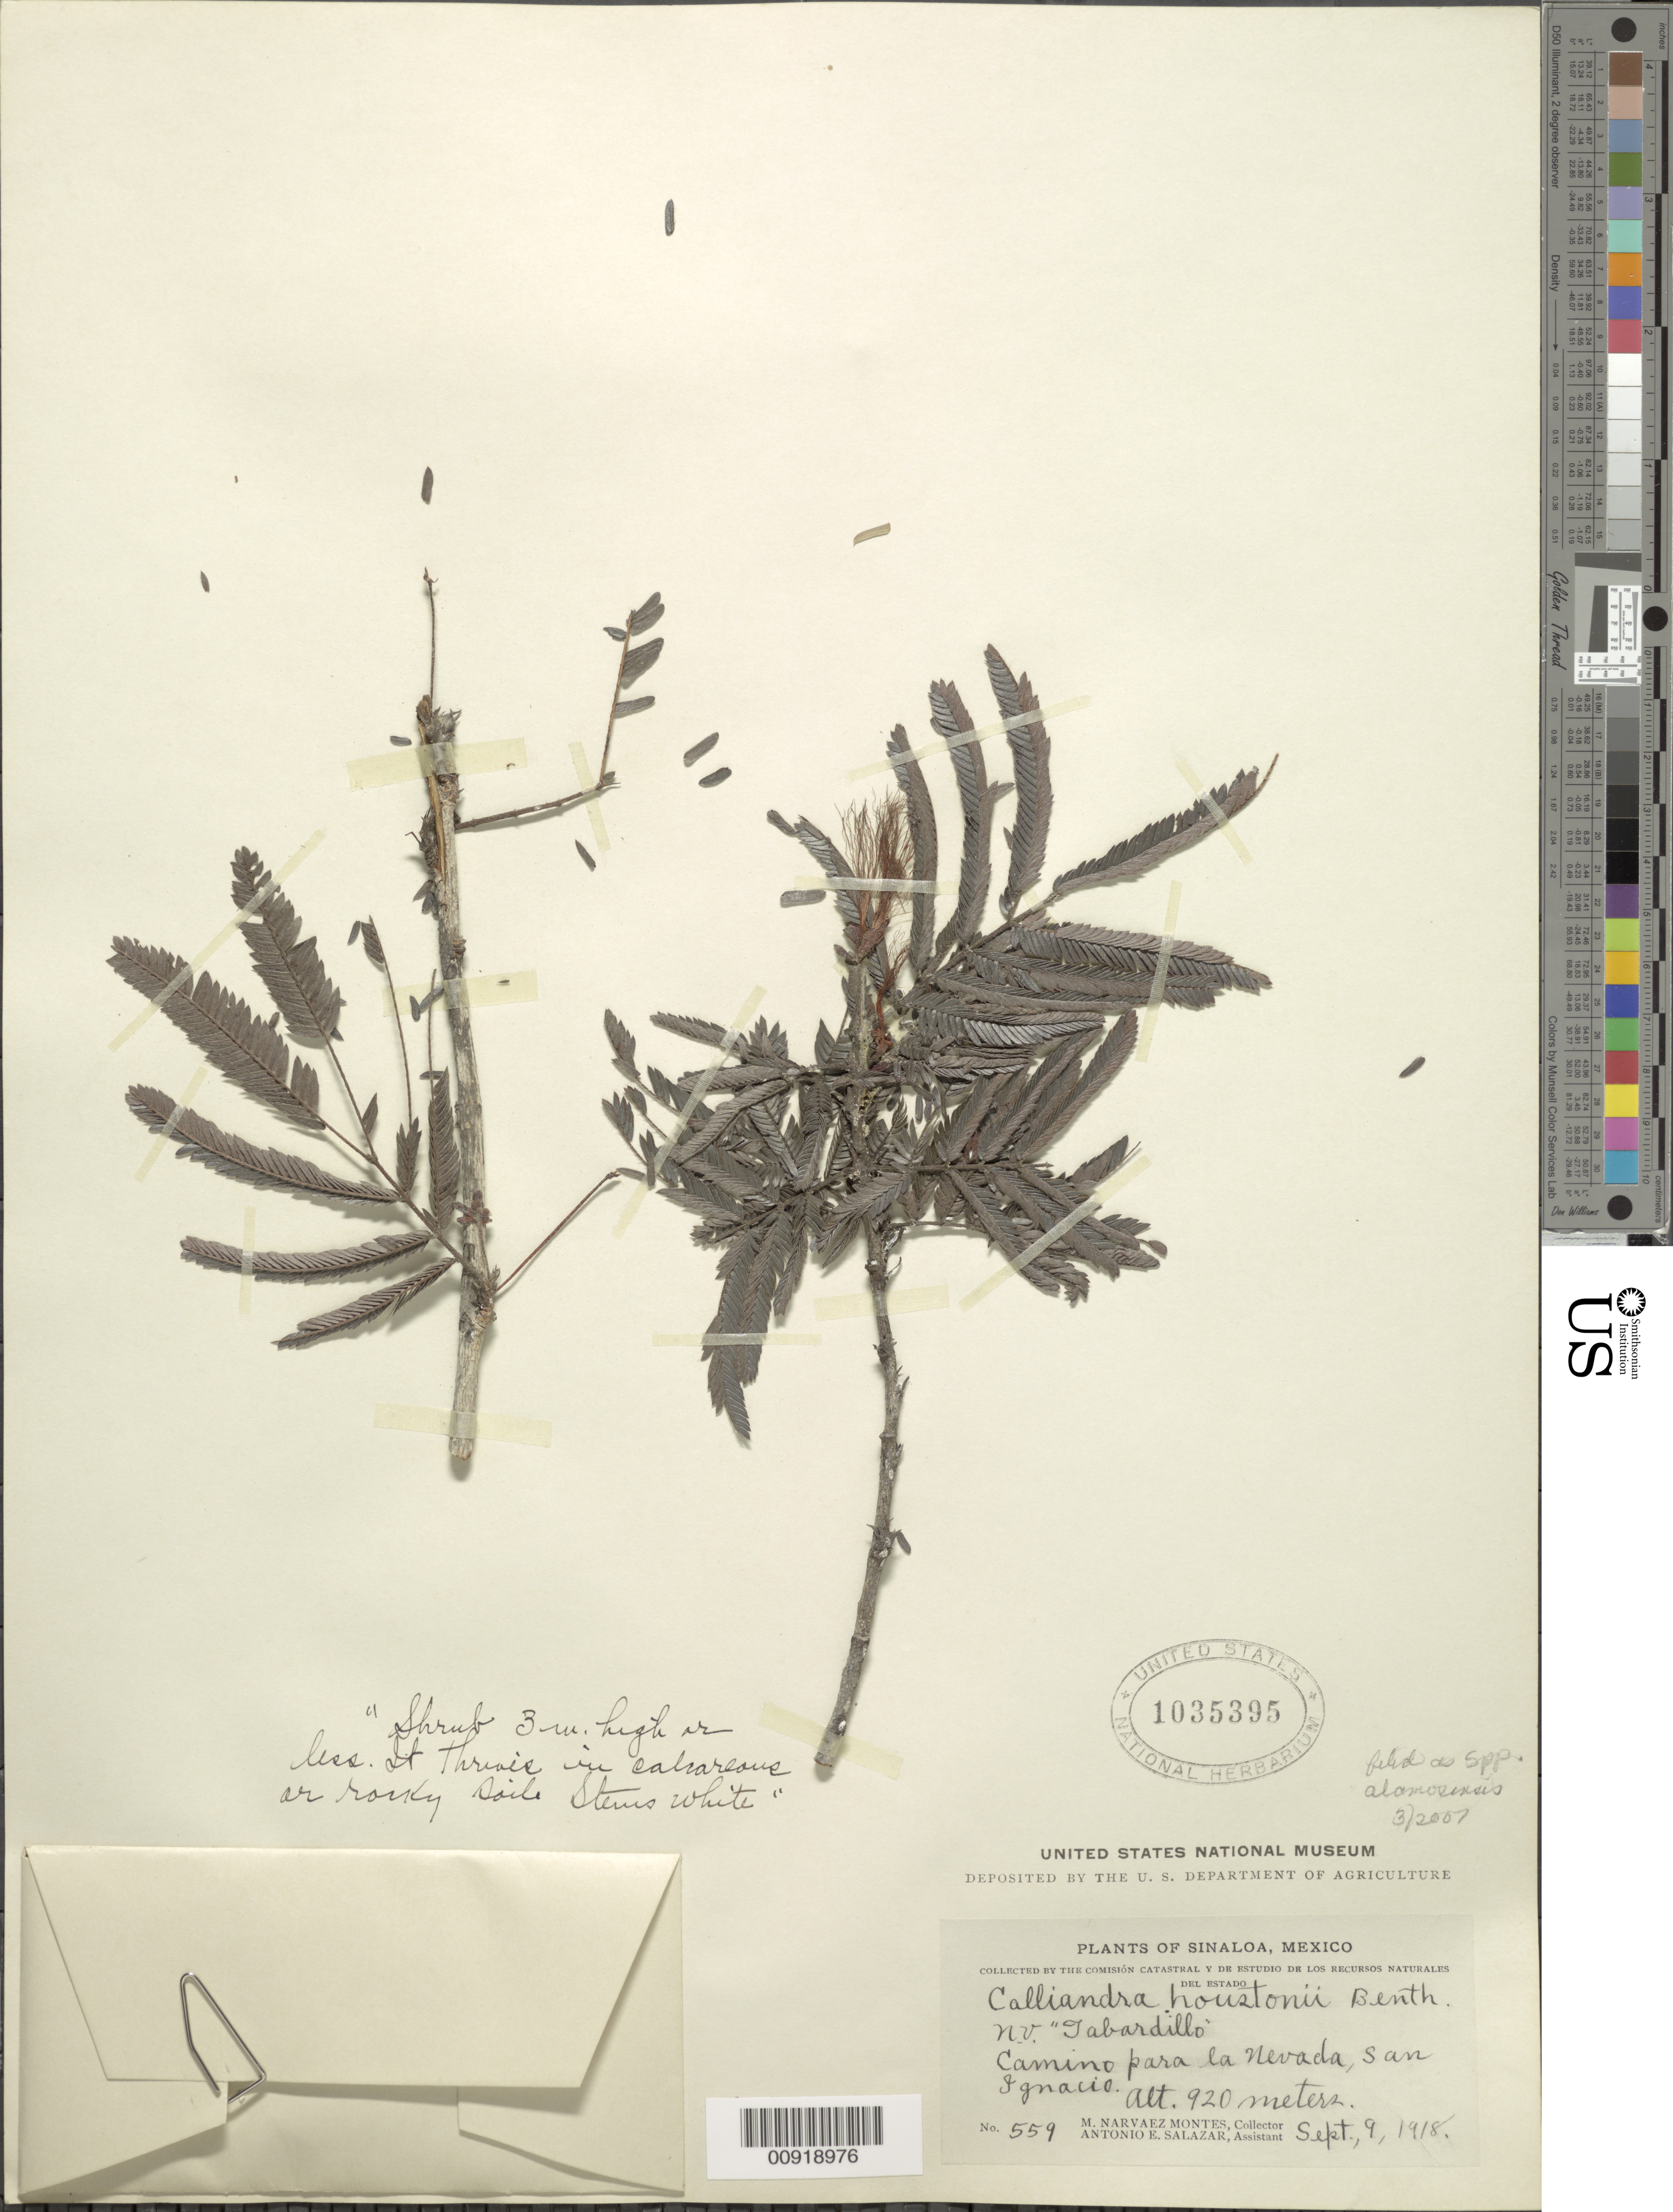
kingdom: Plantae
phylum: Tracheophyta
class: Magnoliopsida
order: Fabales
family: Fabaceae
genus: Calliandra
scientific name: Calliandra houstoniana subsp. alamosensis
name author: (Mill.) Standl.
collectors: M. Narvaez-Montes & A. E. Salazar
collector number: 559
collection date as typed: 09 Sep 1918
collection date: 1918-09-09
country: Mexico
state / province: Sinaloa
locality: Camino para la Nevada, San Ignacio.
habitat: It thrives in calcareous or rocky soils.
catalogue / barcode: US 1035395